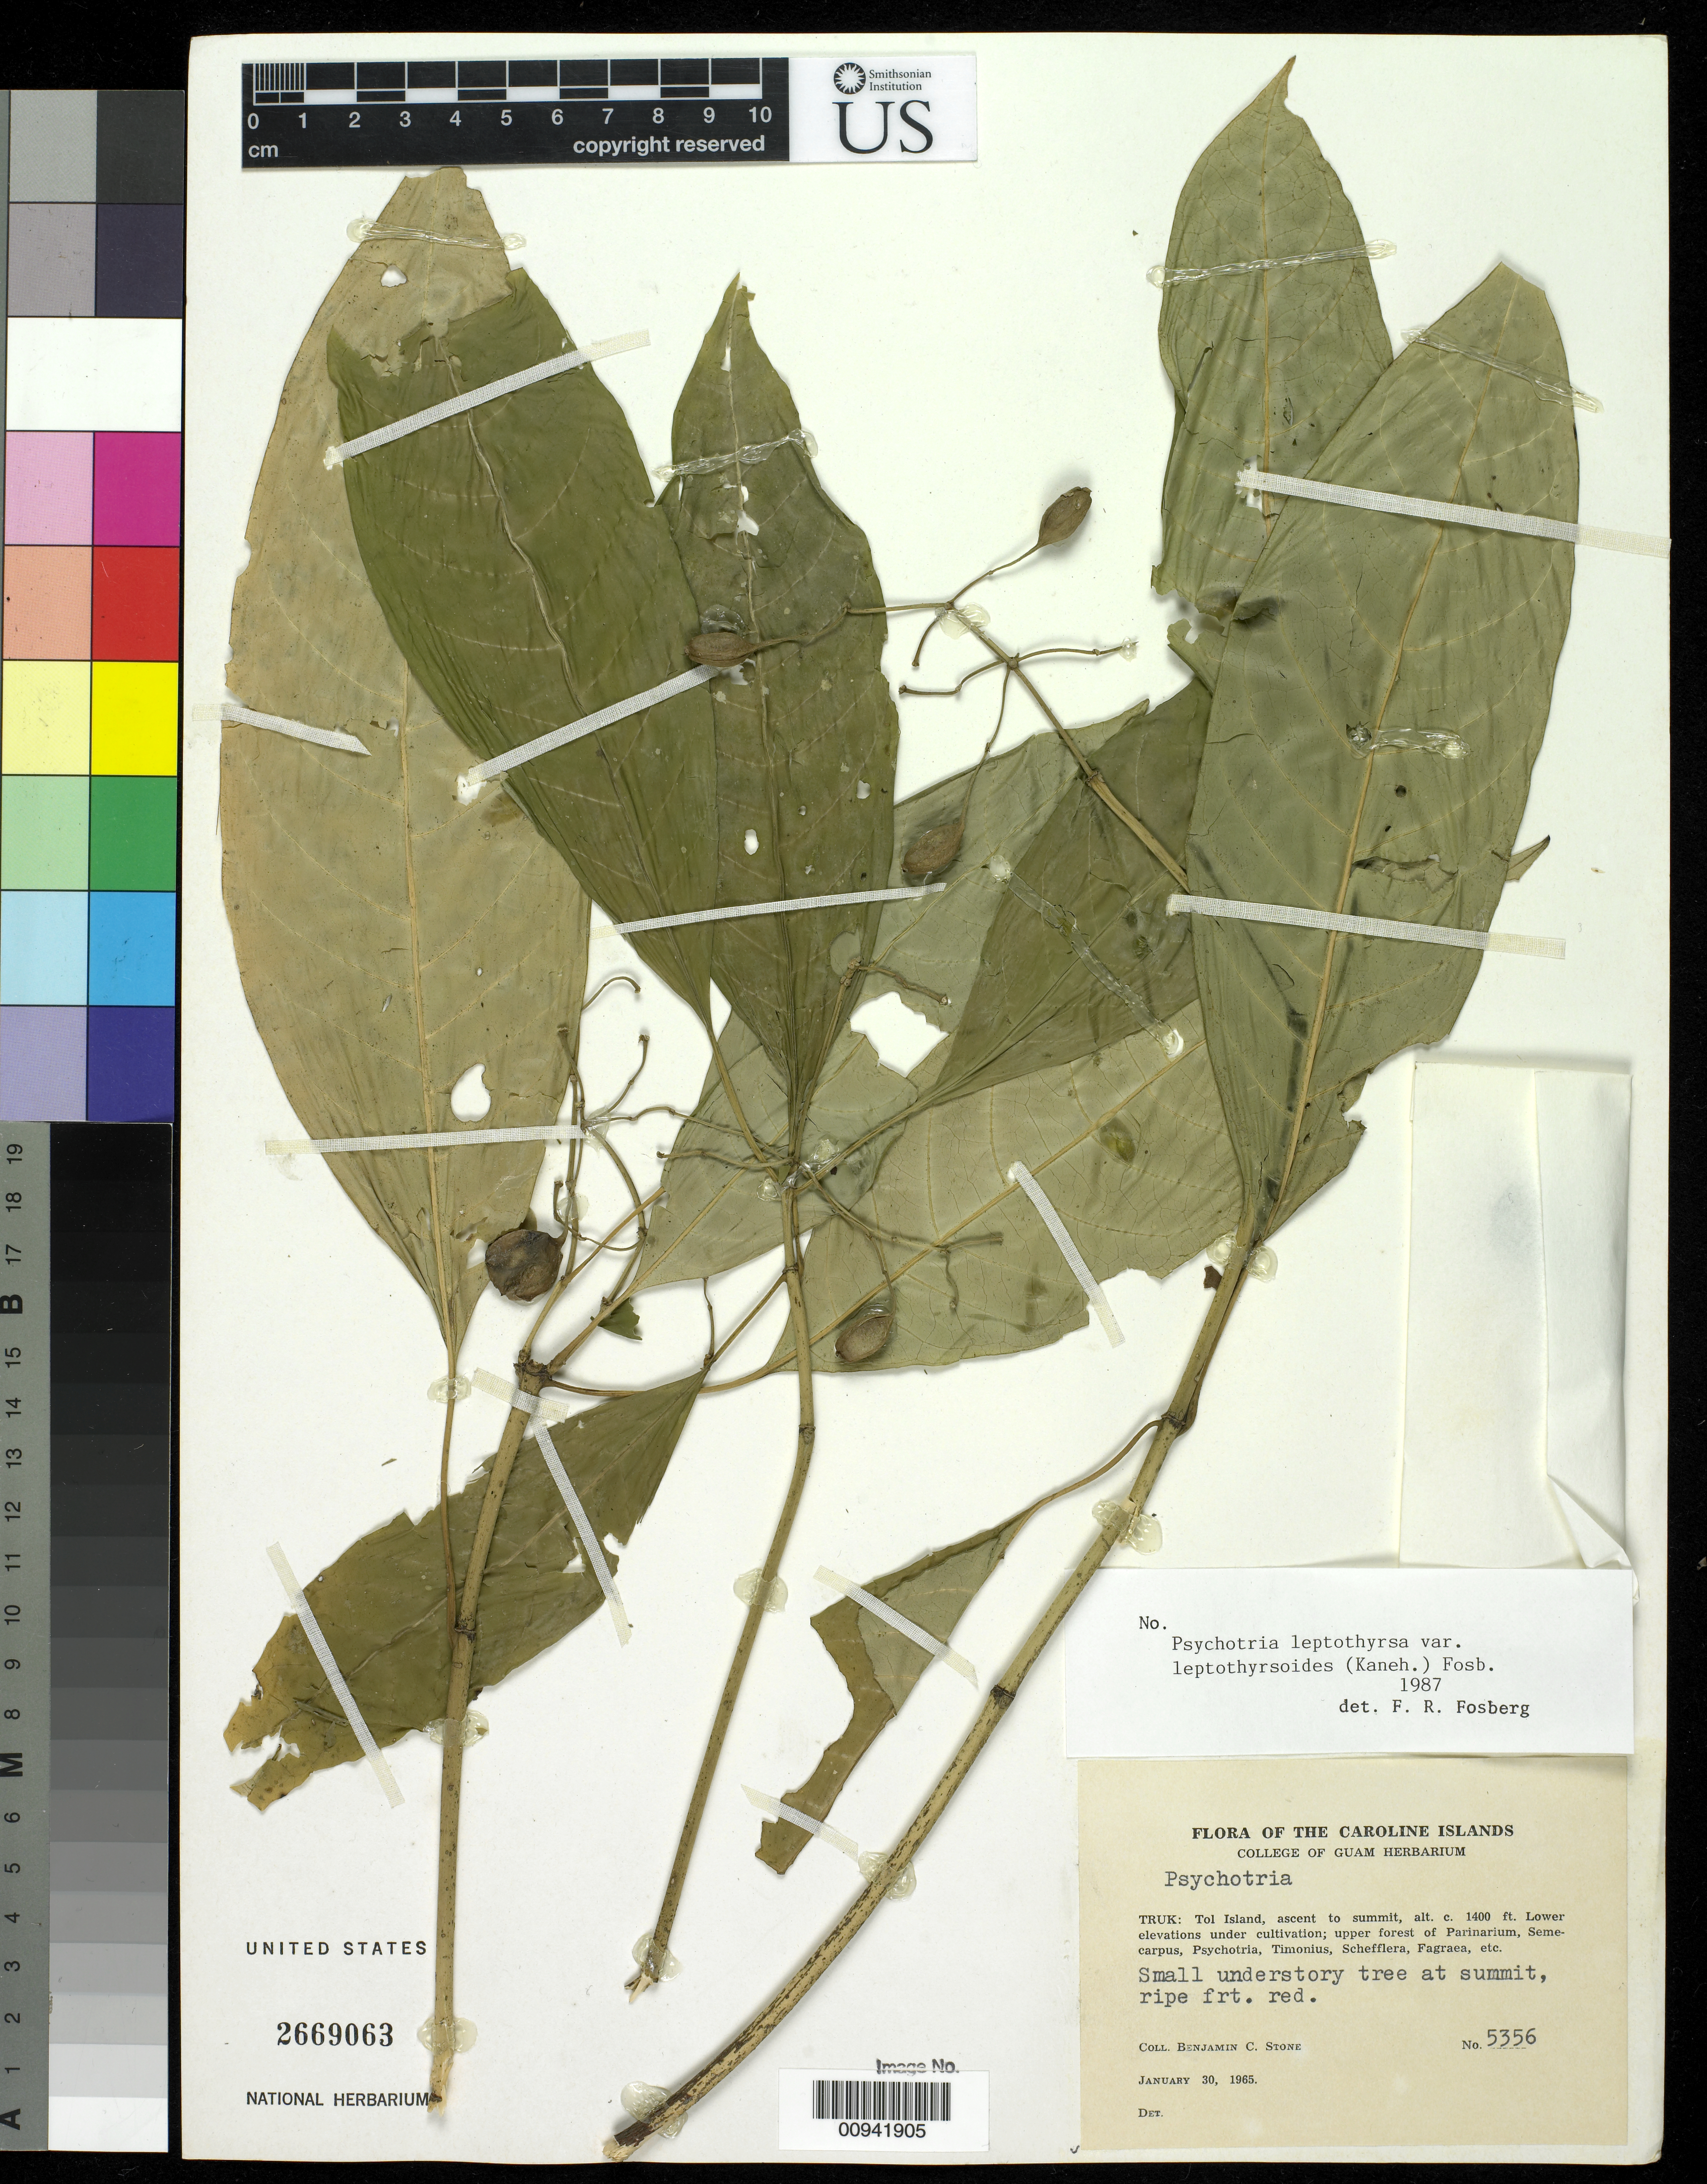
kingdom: Plantae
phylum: Tracheophyta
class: Magnoliopsida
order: Gentianales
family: Rubiaceae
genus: Psychotria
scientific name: Psychotria leptothyrsa var. leptothyrsoides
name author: (Kaneh.) Barrabé et al.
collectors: B. C. Stone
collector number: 5356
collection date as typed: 30 Jan 1965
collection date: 1965-01-30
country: Micronesia, Federated States of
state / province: Truk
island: Tol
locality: Tol Island, ascent to summit.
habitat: at summit.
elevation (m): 427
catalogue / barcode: US 2669063